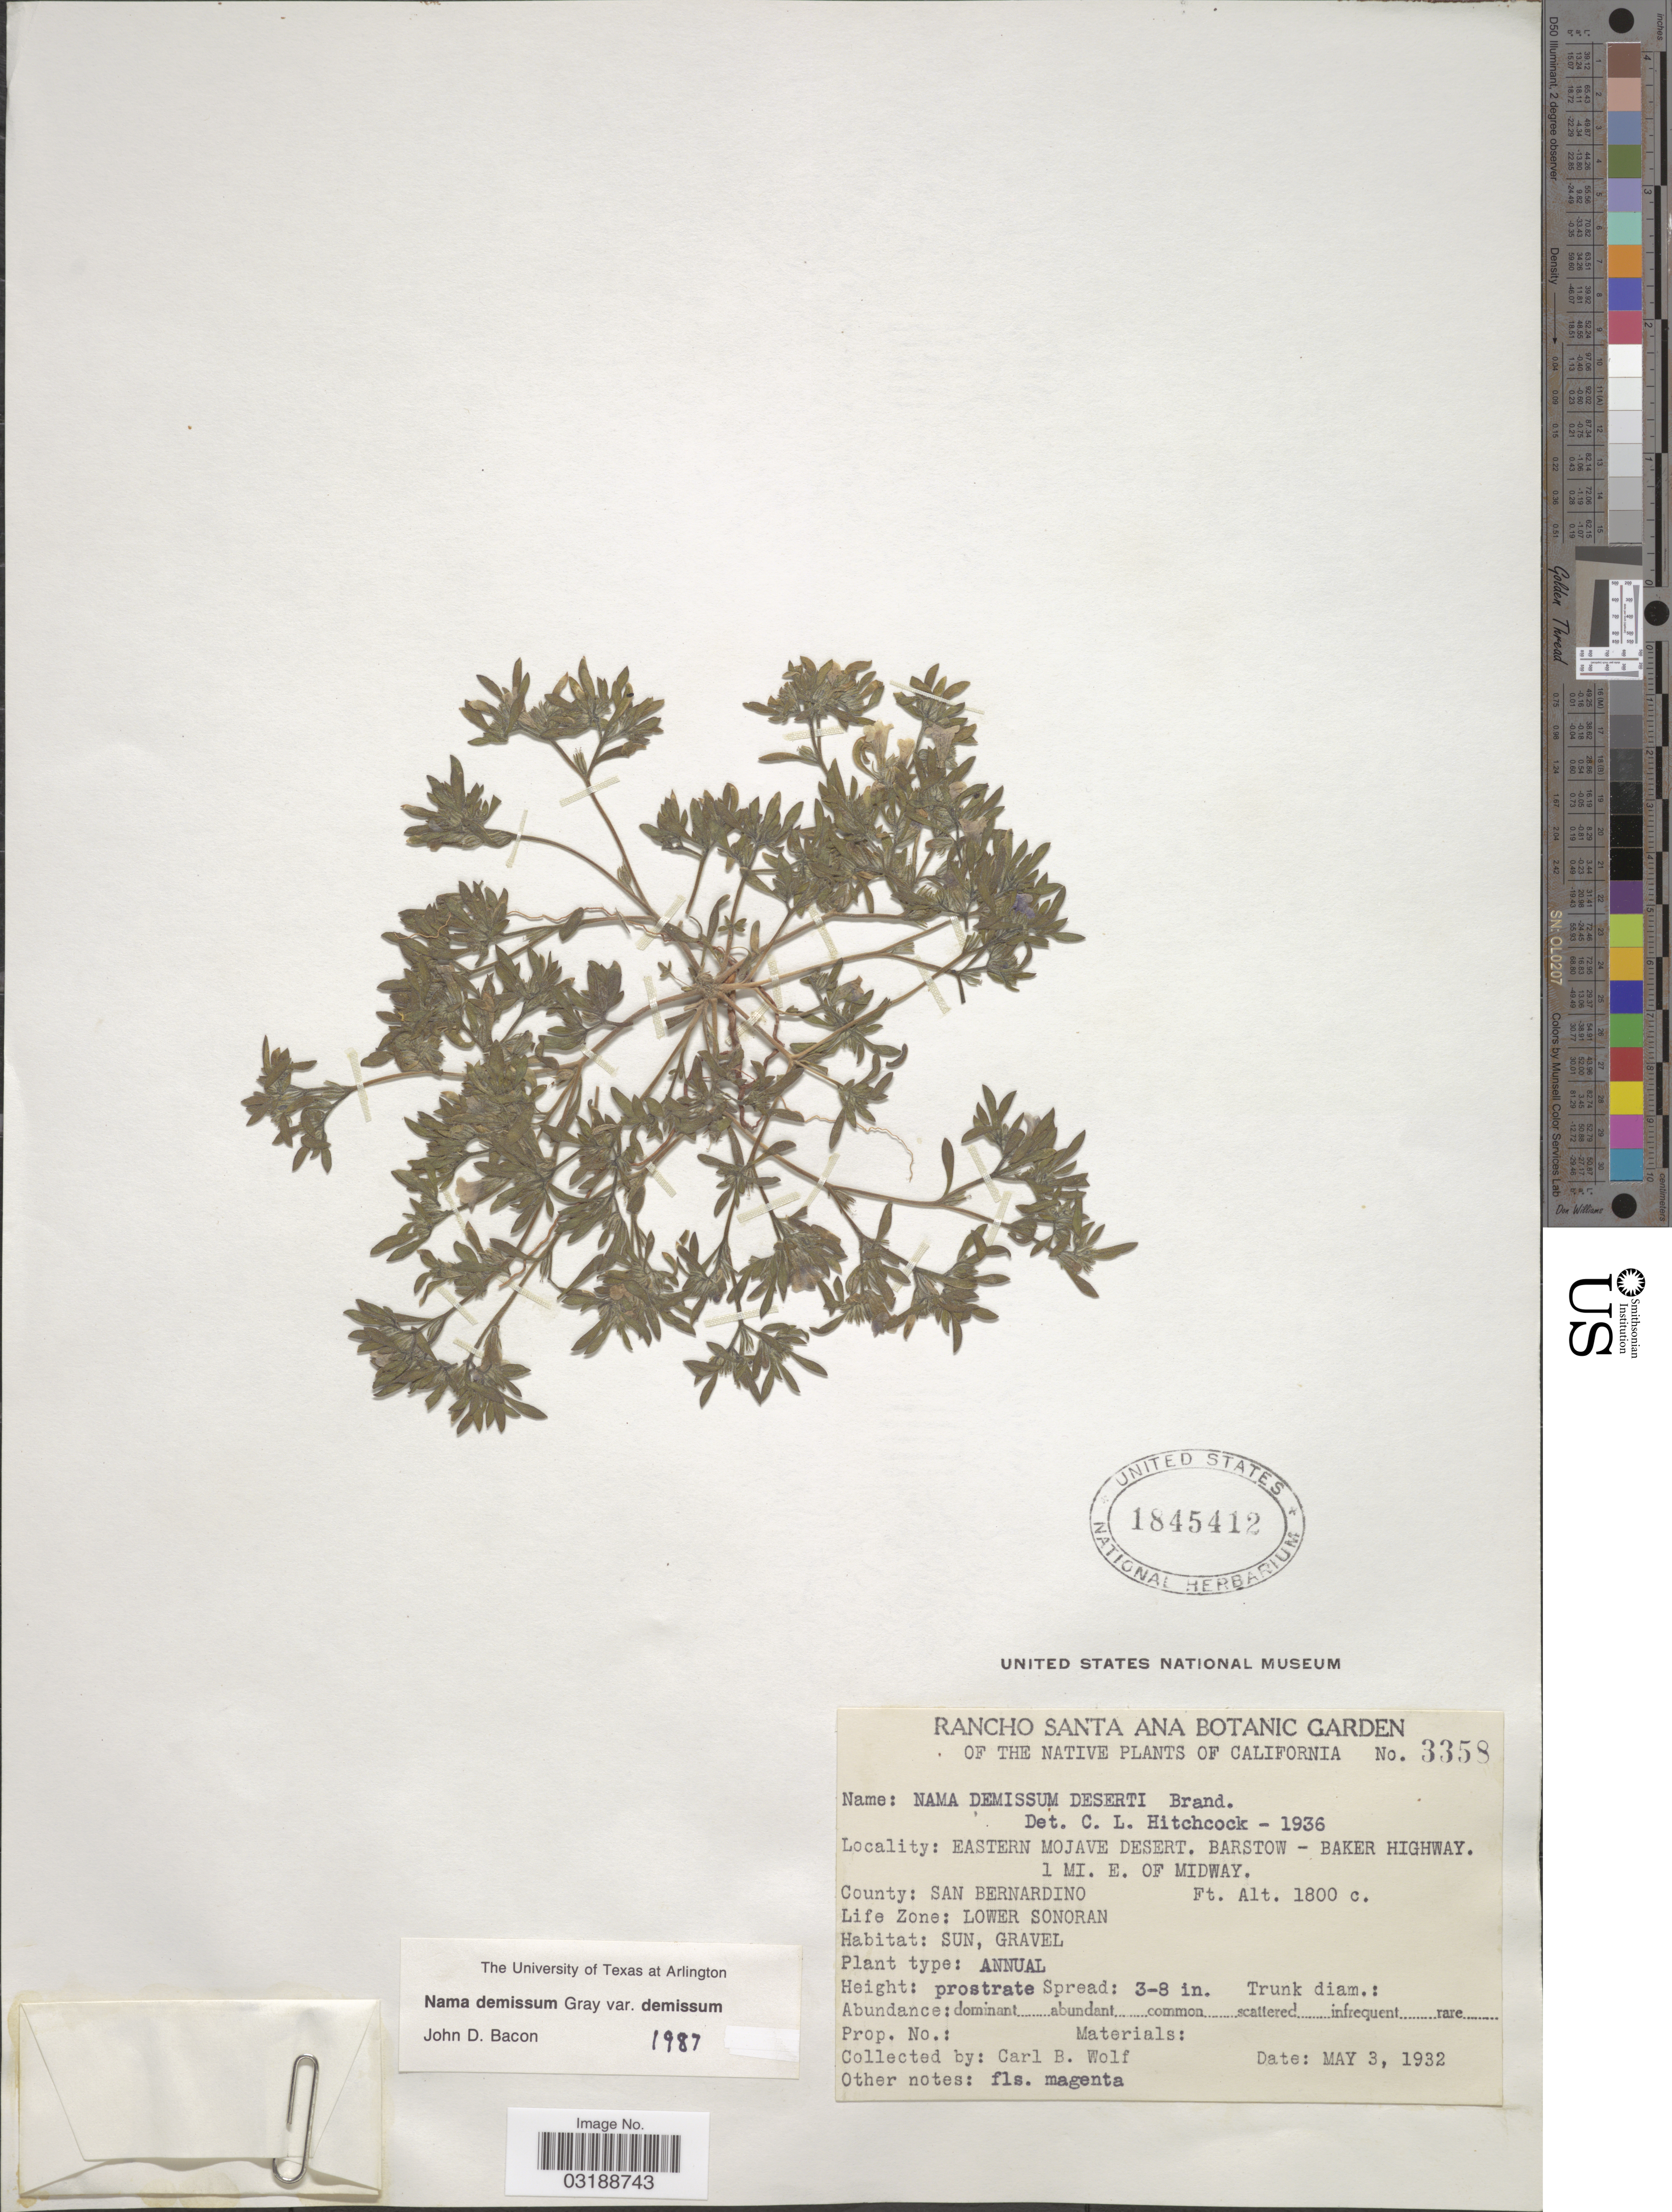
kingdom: Plantae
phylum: Tracheophyta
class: Magnoliopsida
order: Boraginales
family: Namaceae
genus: Nama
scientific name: Nama demissa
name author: A. Gray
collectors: C. B. Wolf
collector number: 3358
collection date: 1932-05-03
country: United States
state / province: California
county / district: San Bernardino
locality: Eastern Mojave Desert, Barstow- Baker Highway. 1 mi. E. of Midway. County: San Bernardino. Life Zone: Lower Sonoran.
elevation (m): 549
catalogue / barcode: US 1845412